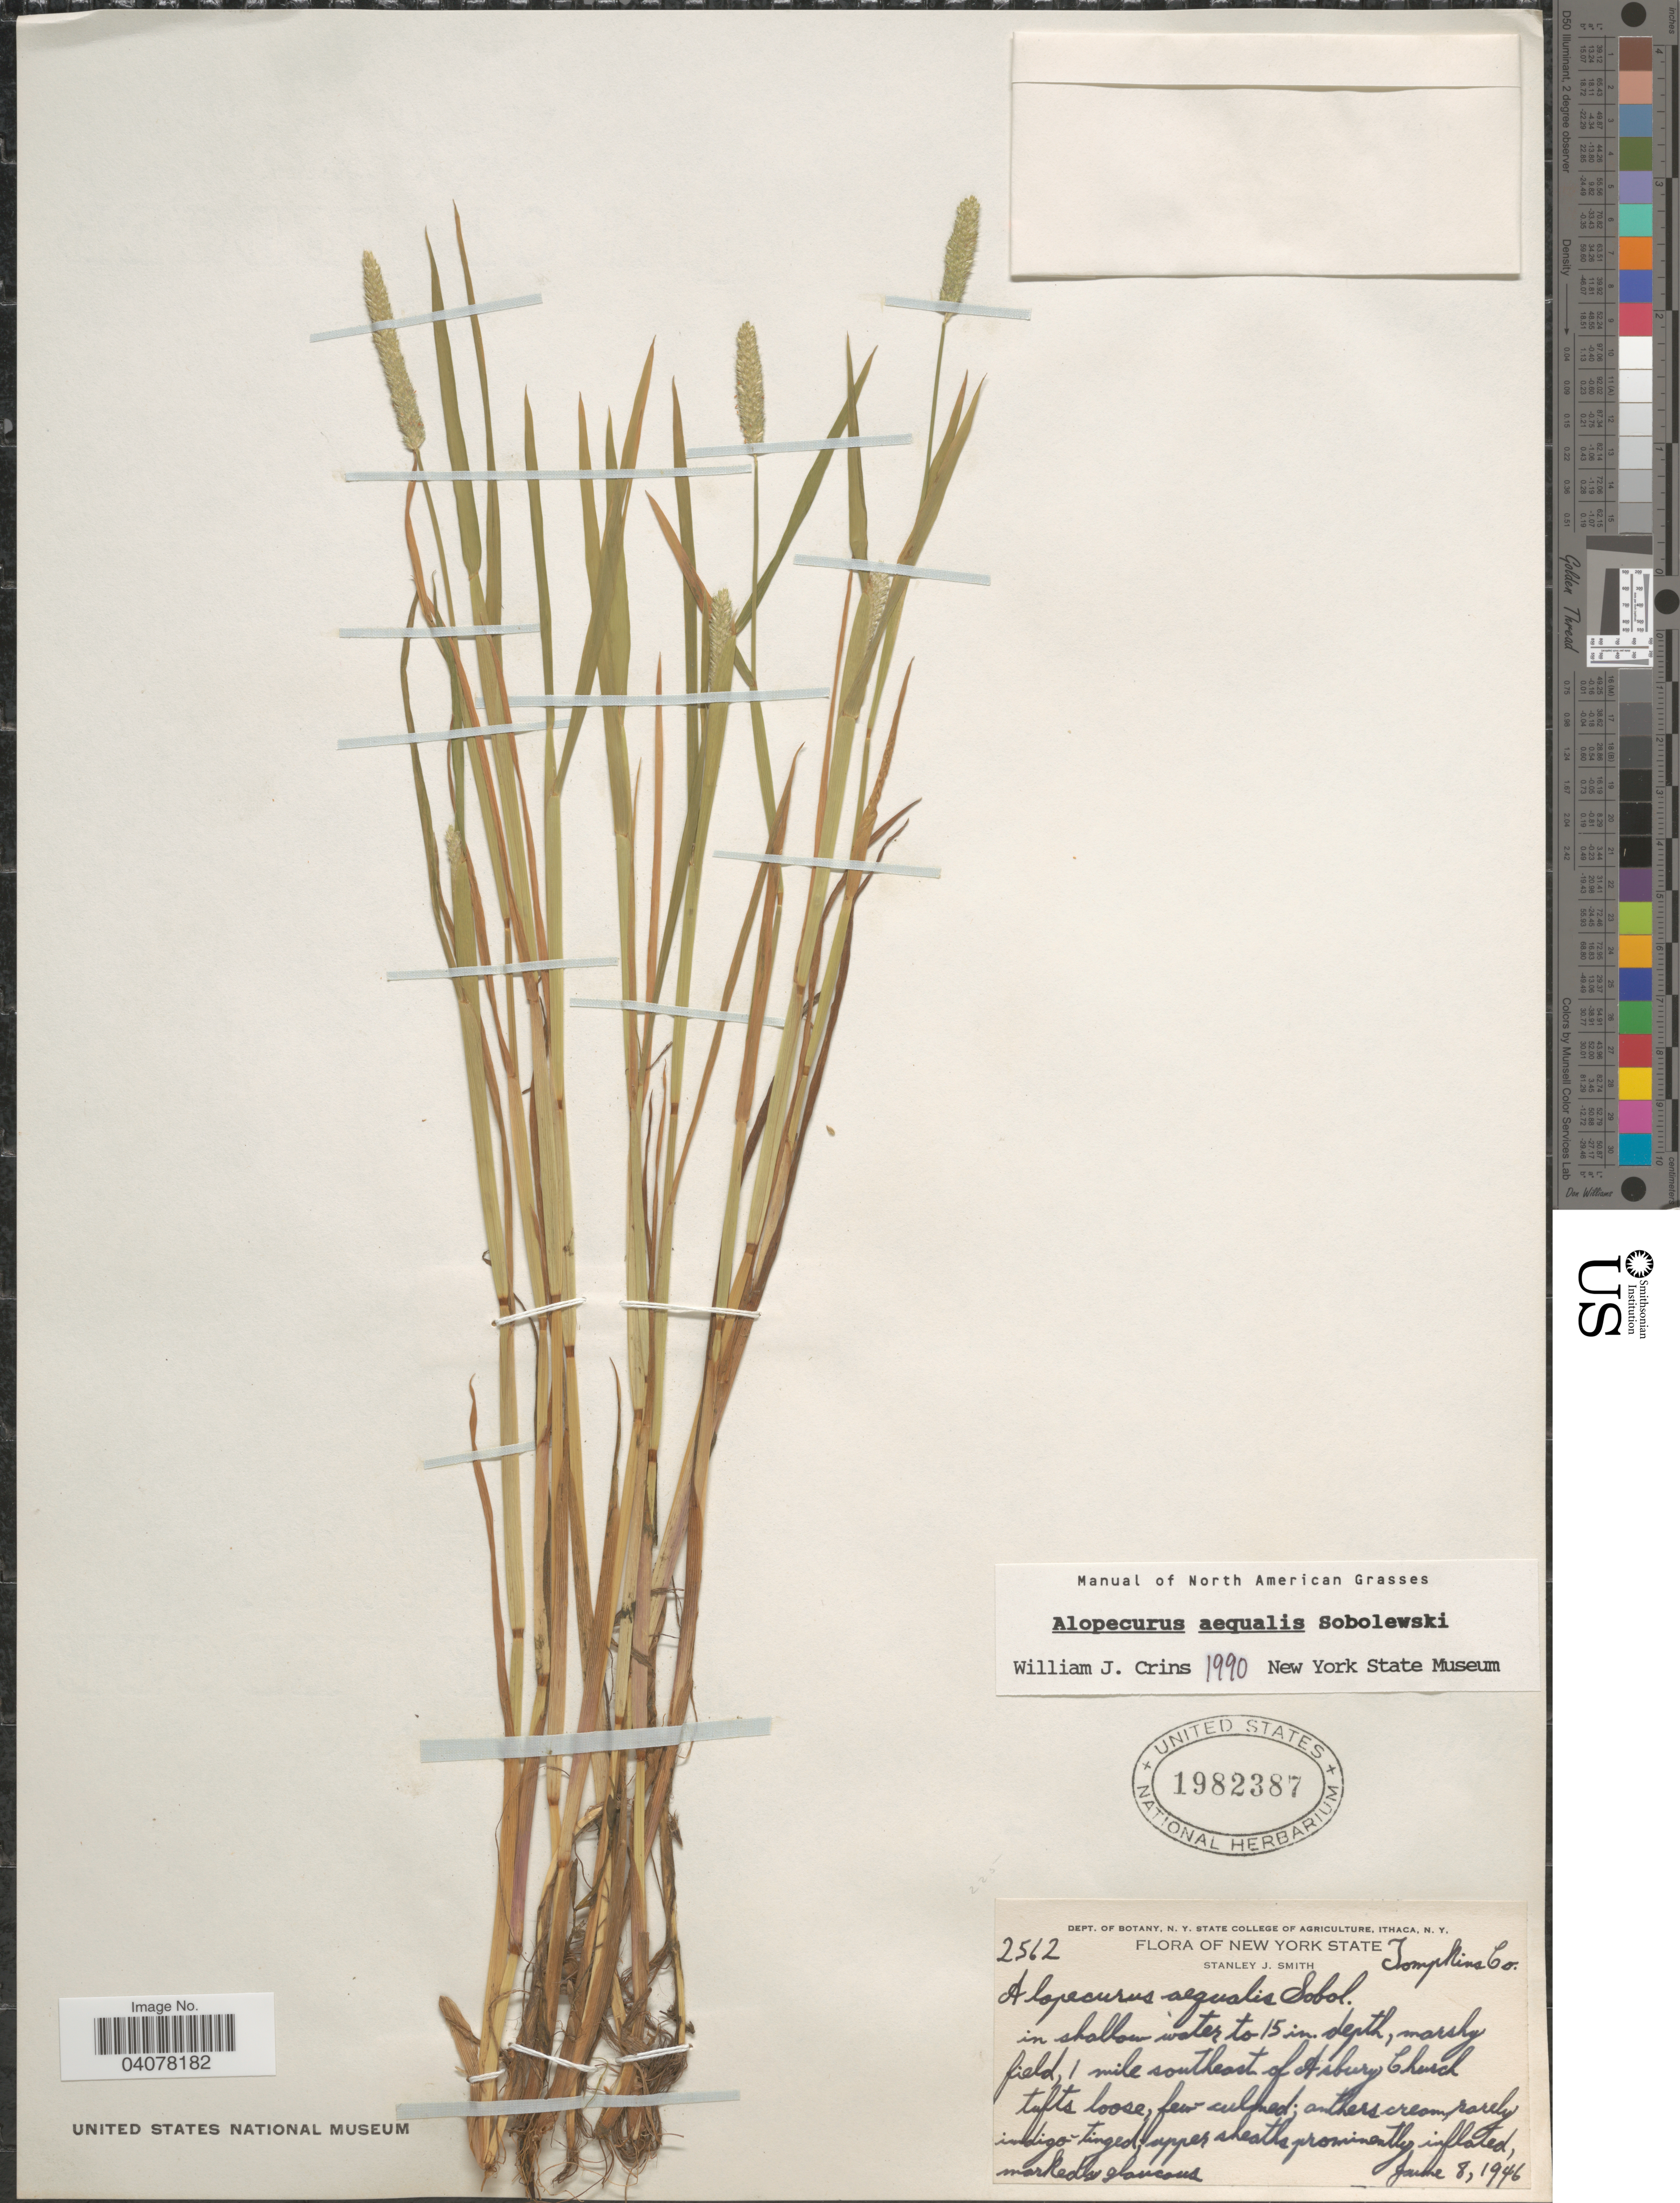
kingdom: Plantae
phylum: Tracheophyta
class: Liliopsida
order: Poales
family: Poaceae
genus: Alopecurus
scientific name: Alopecurus aequalis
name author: Sobol.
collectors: S. Smith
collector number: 2562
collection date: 1946-06-08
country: United States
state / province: New York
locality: Tompkins Co. In shallow water to 15 in. depth, marshy field, 1 mile southeast of Asbury Church tufts loose.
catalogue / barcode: US 1982387